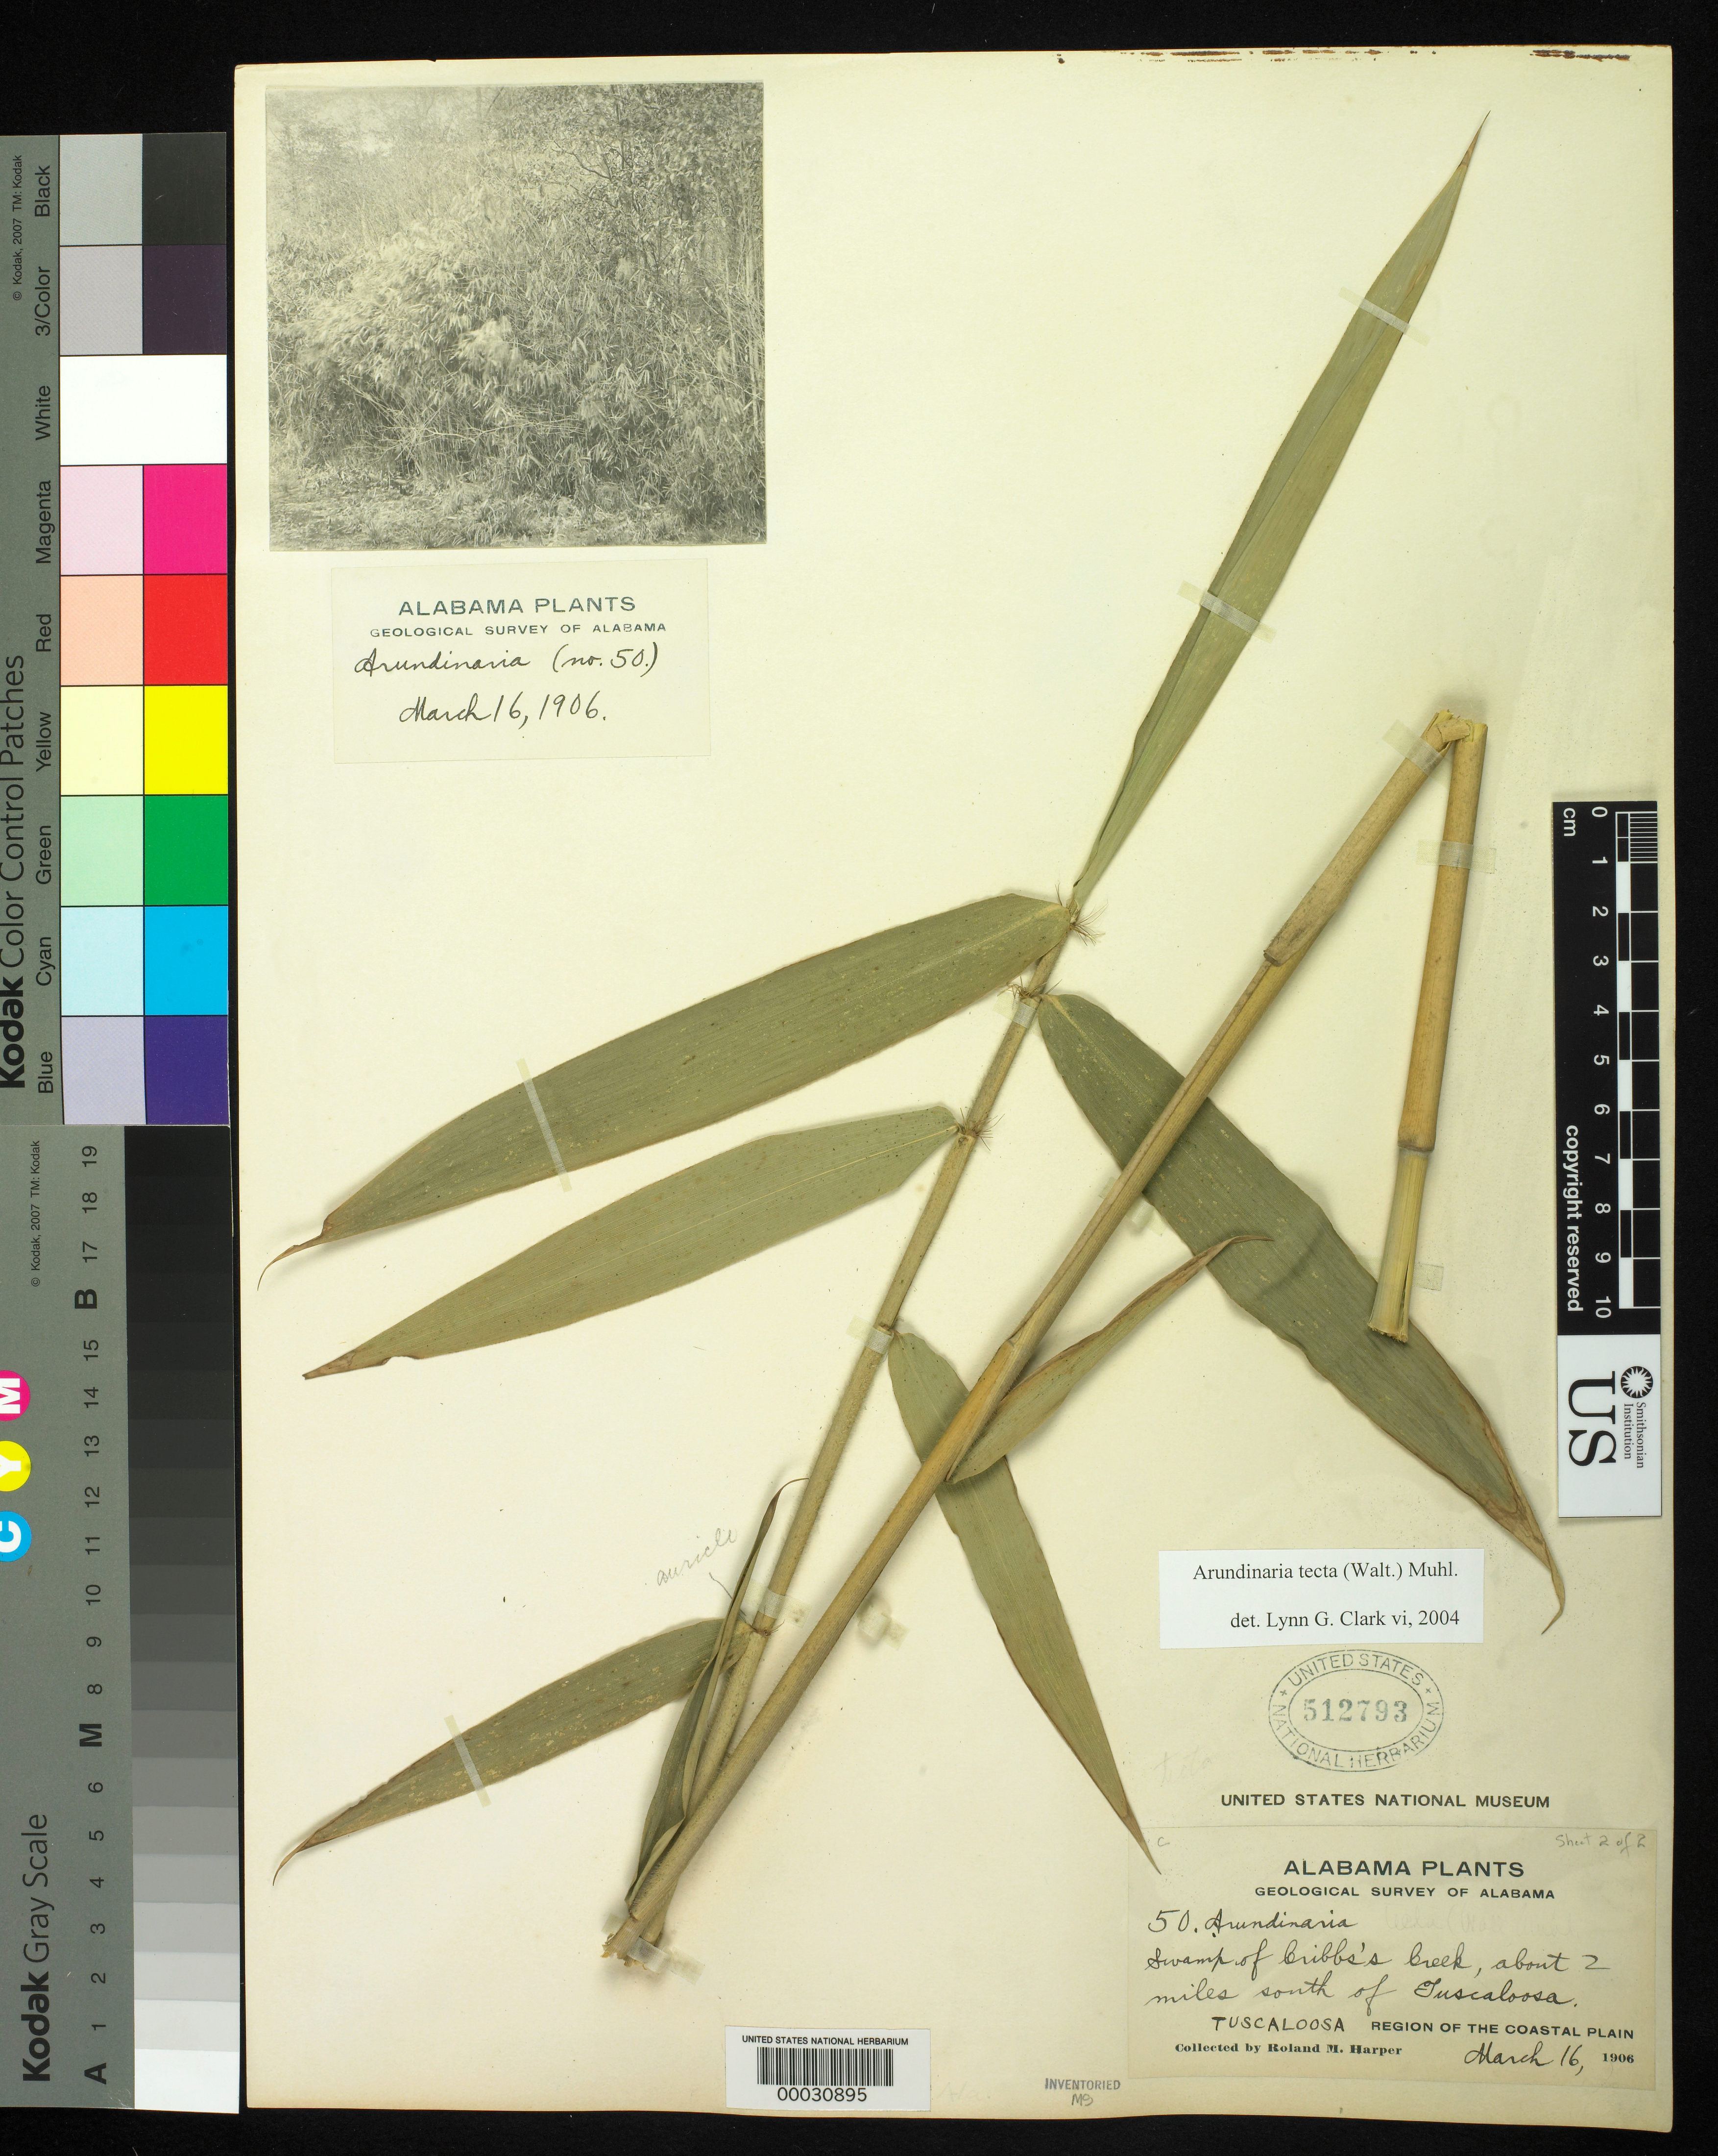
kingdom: Plantae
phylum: Tracheophyta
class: Liliopsida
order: Poales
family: Poaceae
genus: Arundinaria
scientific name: Arundinaria tecta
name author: (Walter) Muhl.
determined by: Clark, Lynn G., (ISC), Iowa State University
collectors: R. M. Harper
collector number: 50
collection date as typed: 16 Mar 1906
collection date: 1906-03-16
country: United States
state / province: Alabama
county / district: Tuscaloosa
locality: Tuscaloosa, coastal plain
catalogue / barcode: US 512793